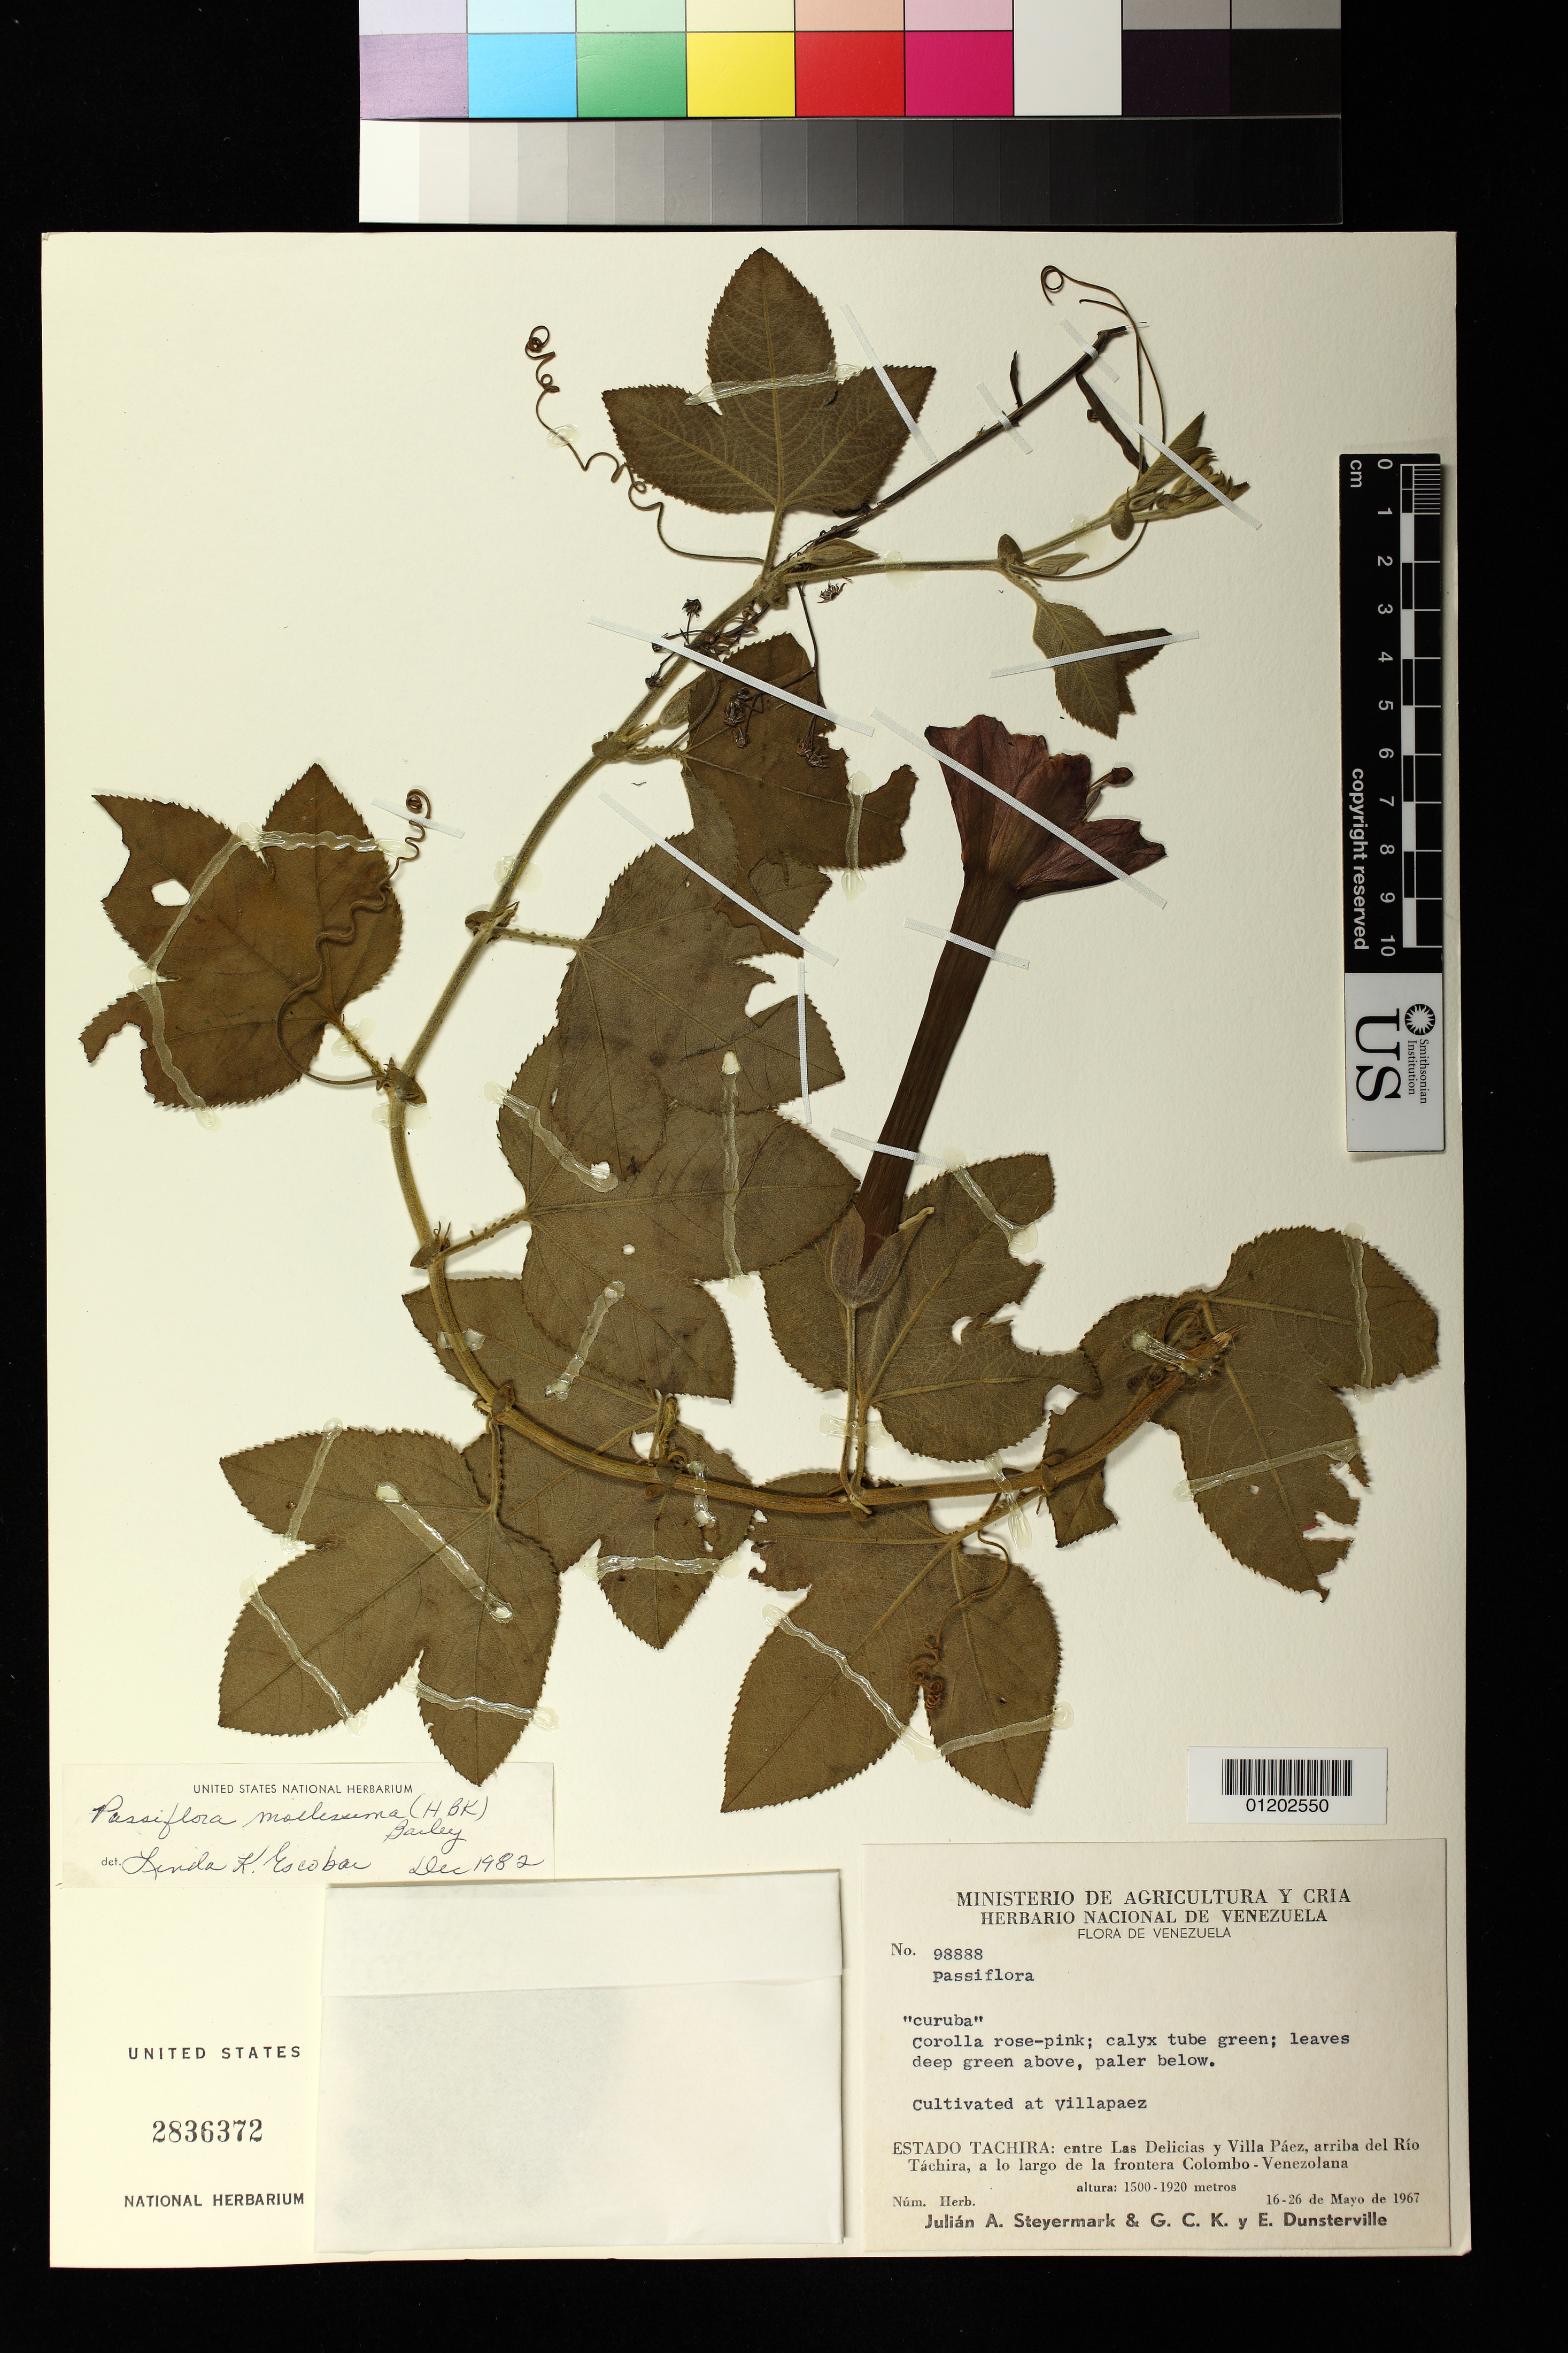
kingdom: Plantae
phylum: Tracheophyta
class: Magnoliopsida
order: Malpighiales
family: Passifloraceae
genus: Passiflora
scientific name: Passiflora mollissima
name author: (Kunth) L.H. Bailey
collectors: J. Steyermark, G. C. K. Dunsterville & E. Dunsterville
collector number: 98888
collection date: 1967-05-16/1967-05-26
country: Venezuela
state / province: Tachira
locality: Between Las Delicias and Villa Páez, above the Río Tachira, along the border of Columbia and Venezuela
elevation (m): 1500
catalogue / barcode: US 2836372